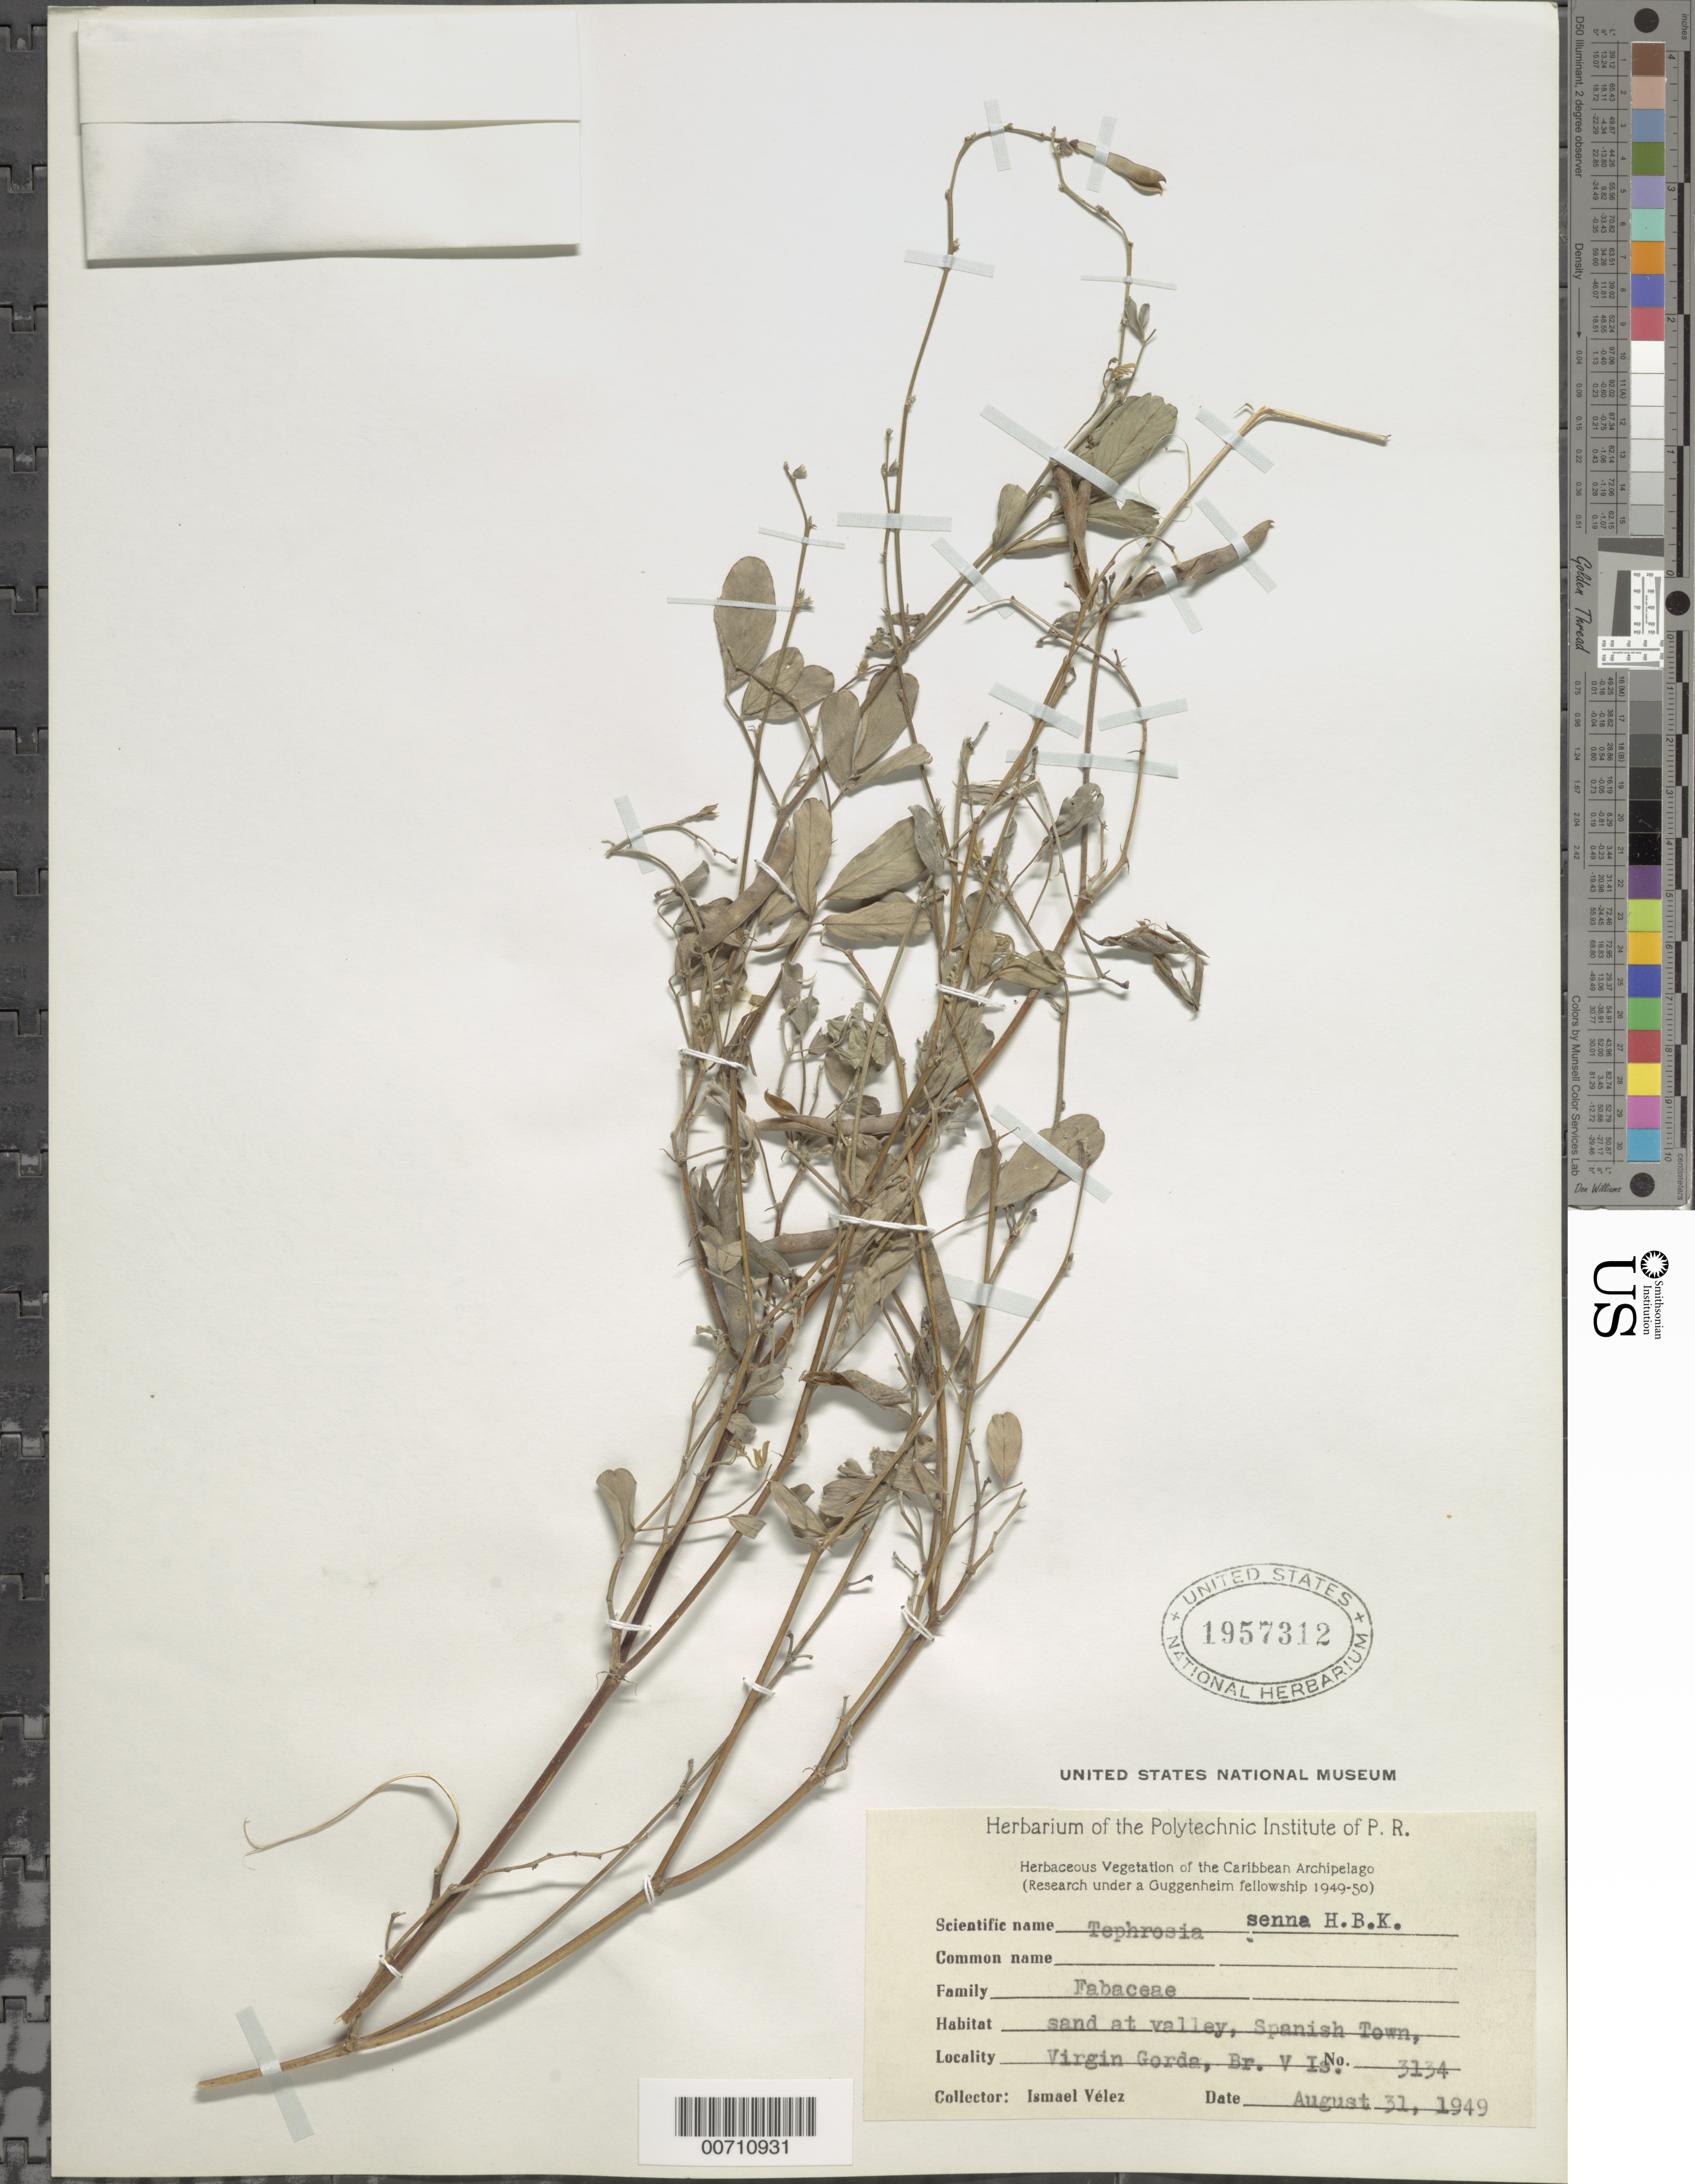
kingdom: Plantae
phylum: Tracheophyta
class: Magnoliopsida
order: Fabales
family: Fabaceae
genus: Tephrosia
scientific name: Tephrosia senna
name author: Kunth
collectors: I. Vélez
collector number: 3134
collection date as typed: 31 Aug 1949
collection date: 1949-08-31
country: British Virgin Islands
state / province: Virgin Gorda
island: Virgin Gorda Island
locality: Spanish Town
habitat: Sand at valley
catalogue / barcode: US 1957312